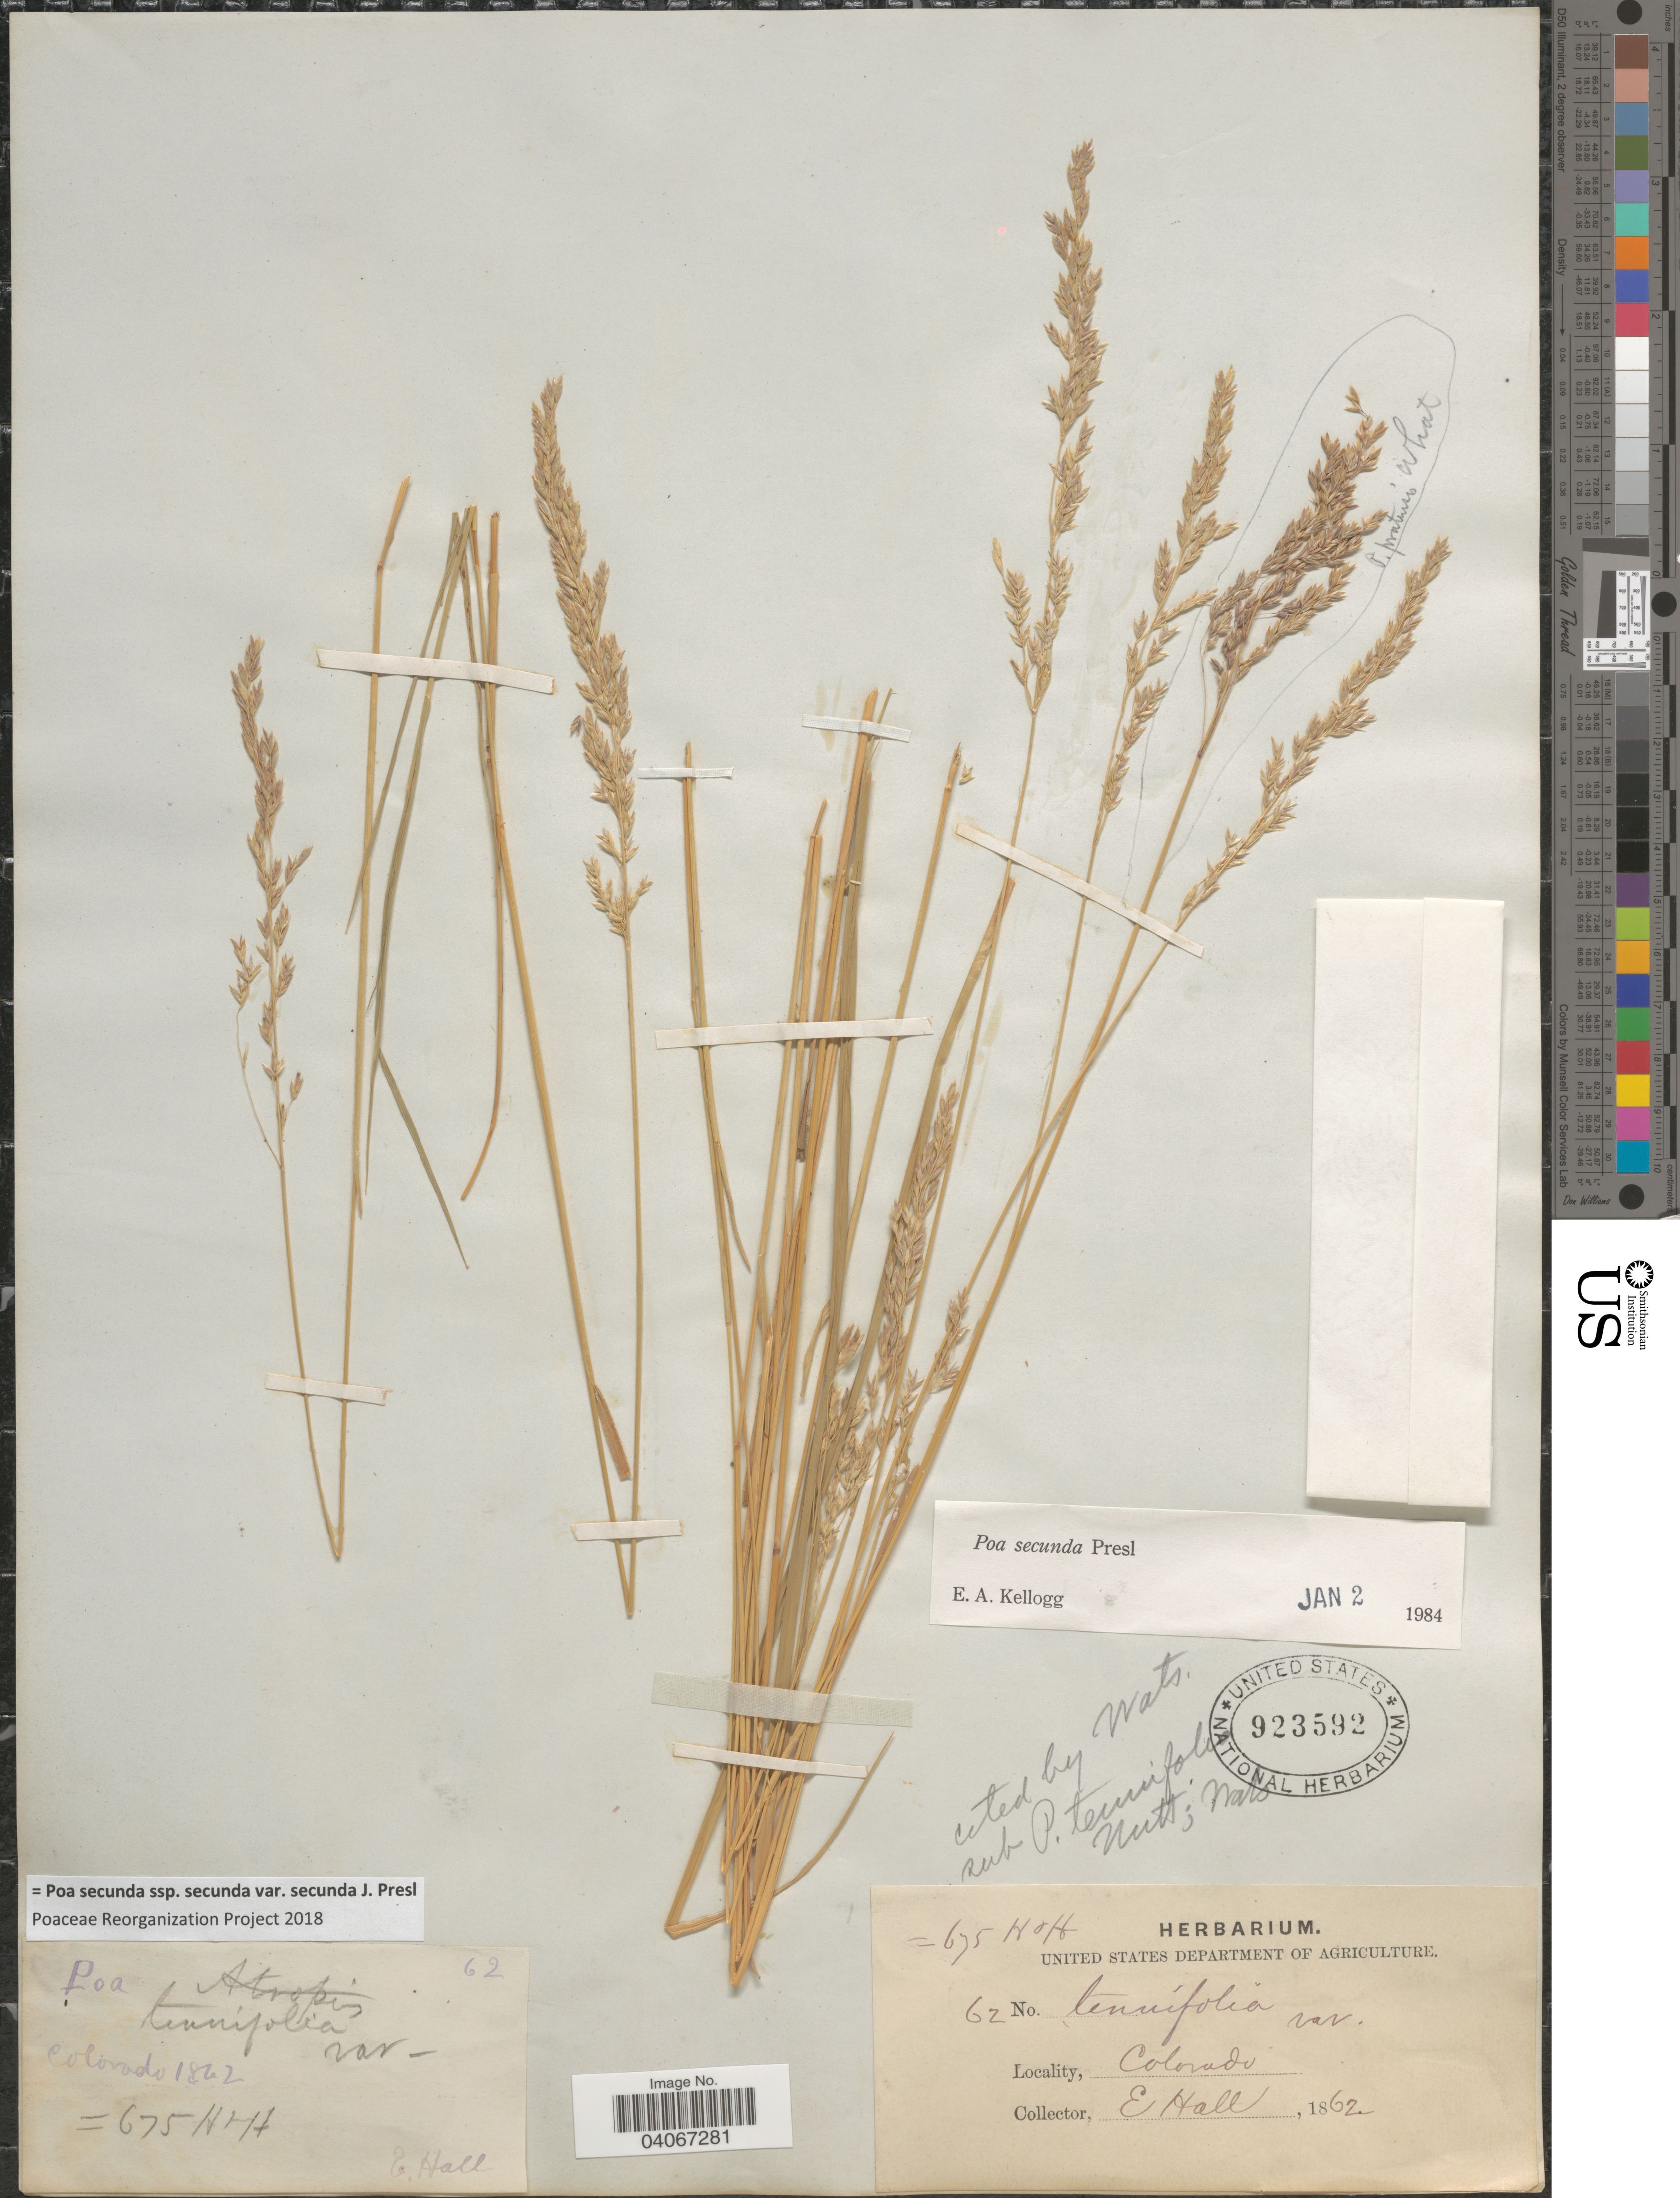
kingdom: Plantae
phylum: Tracheophyta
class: Liliopsida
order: Poales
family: Poaceae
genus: Poa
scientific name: Poa secunda subsp. secunda var. secunda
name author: J. Presl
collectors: E. Hall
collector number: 62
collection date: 1862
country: United States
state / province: Colorado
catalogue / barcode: US 923592